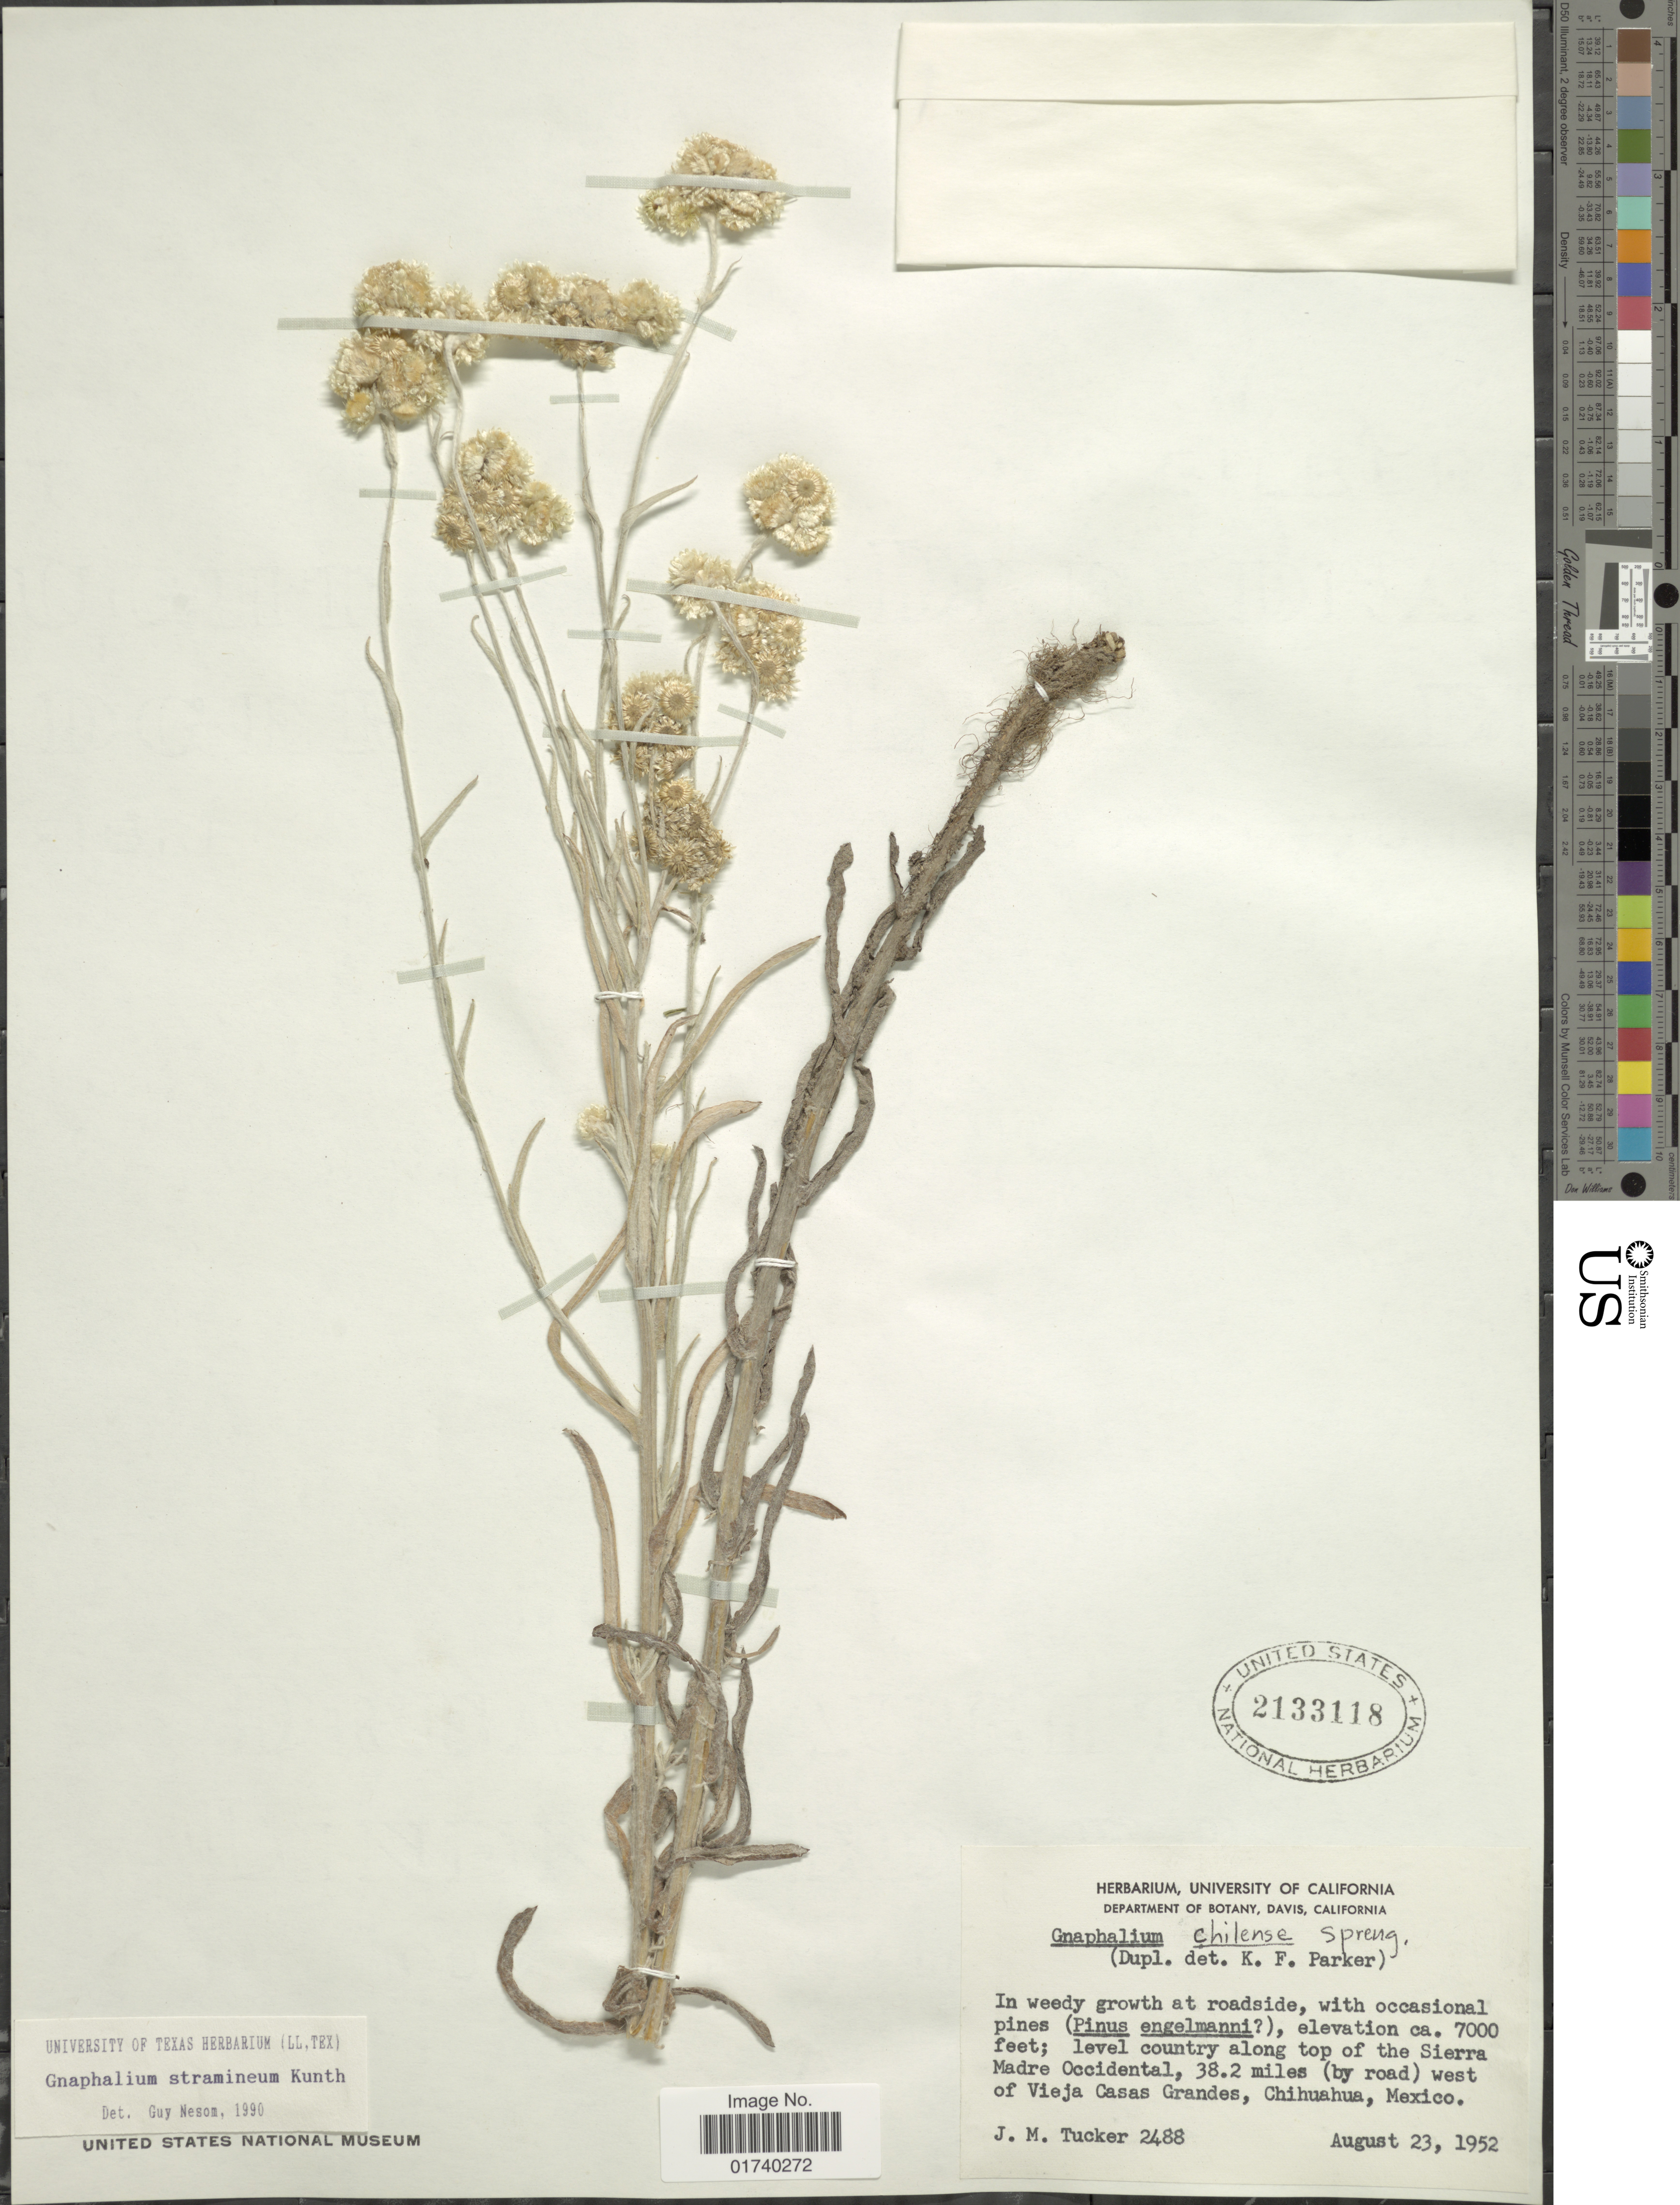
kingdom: Plantae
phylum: Tracheophyta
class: Magnoliopsida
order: Asterales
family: Asteraceae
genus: Pseudognaphalium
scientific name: Pseudognaphalium stramineum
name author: (Kunth) Anderb.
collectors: J. M. Tucker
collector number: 2488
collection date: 1952-08-23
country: Mexico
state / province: Chihuahua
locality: Level country along top of the Sierra Madre Occidnetal, 38.2 miles ( by road ) west of Vieja Casas Grandes, Chihuahua.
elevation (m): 2134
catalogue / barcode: US 2133118